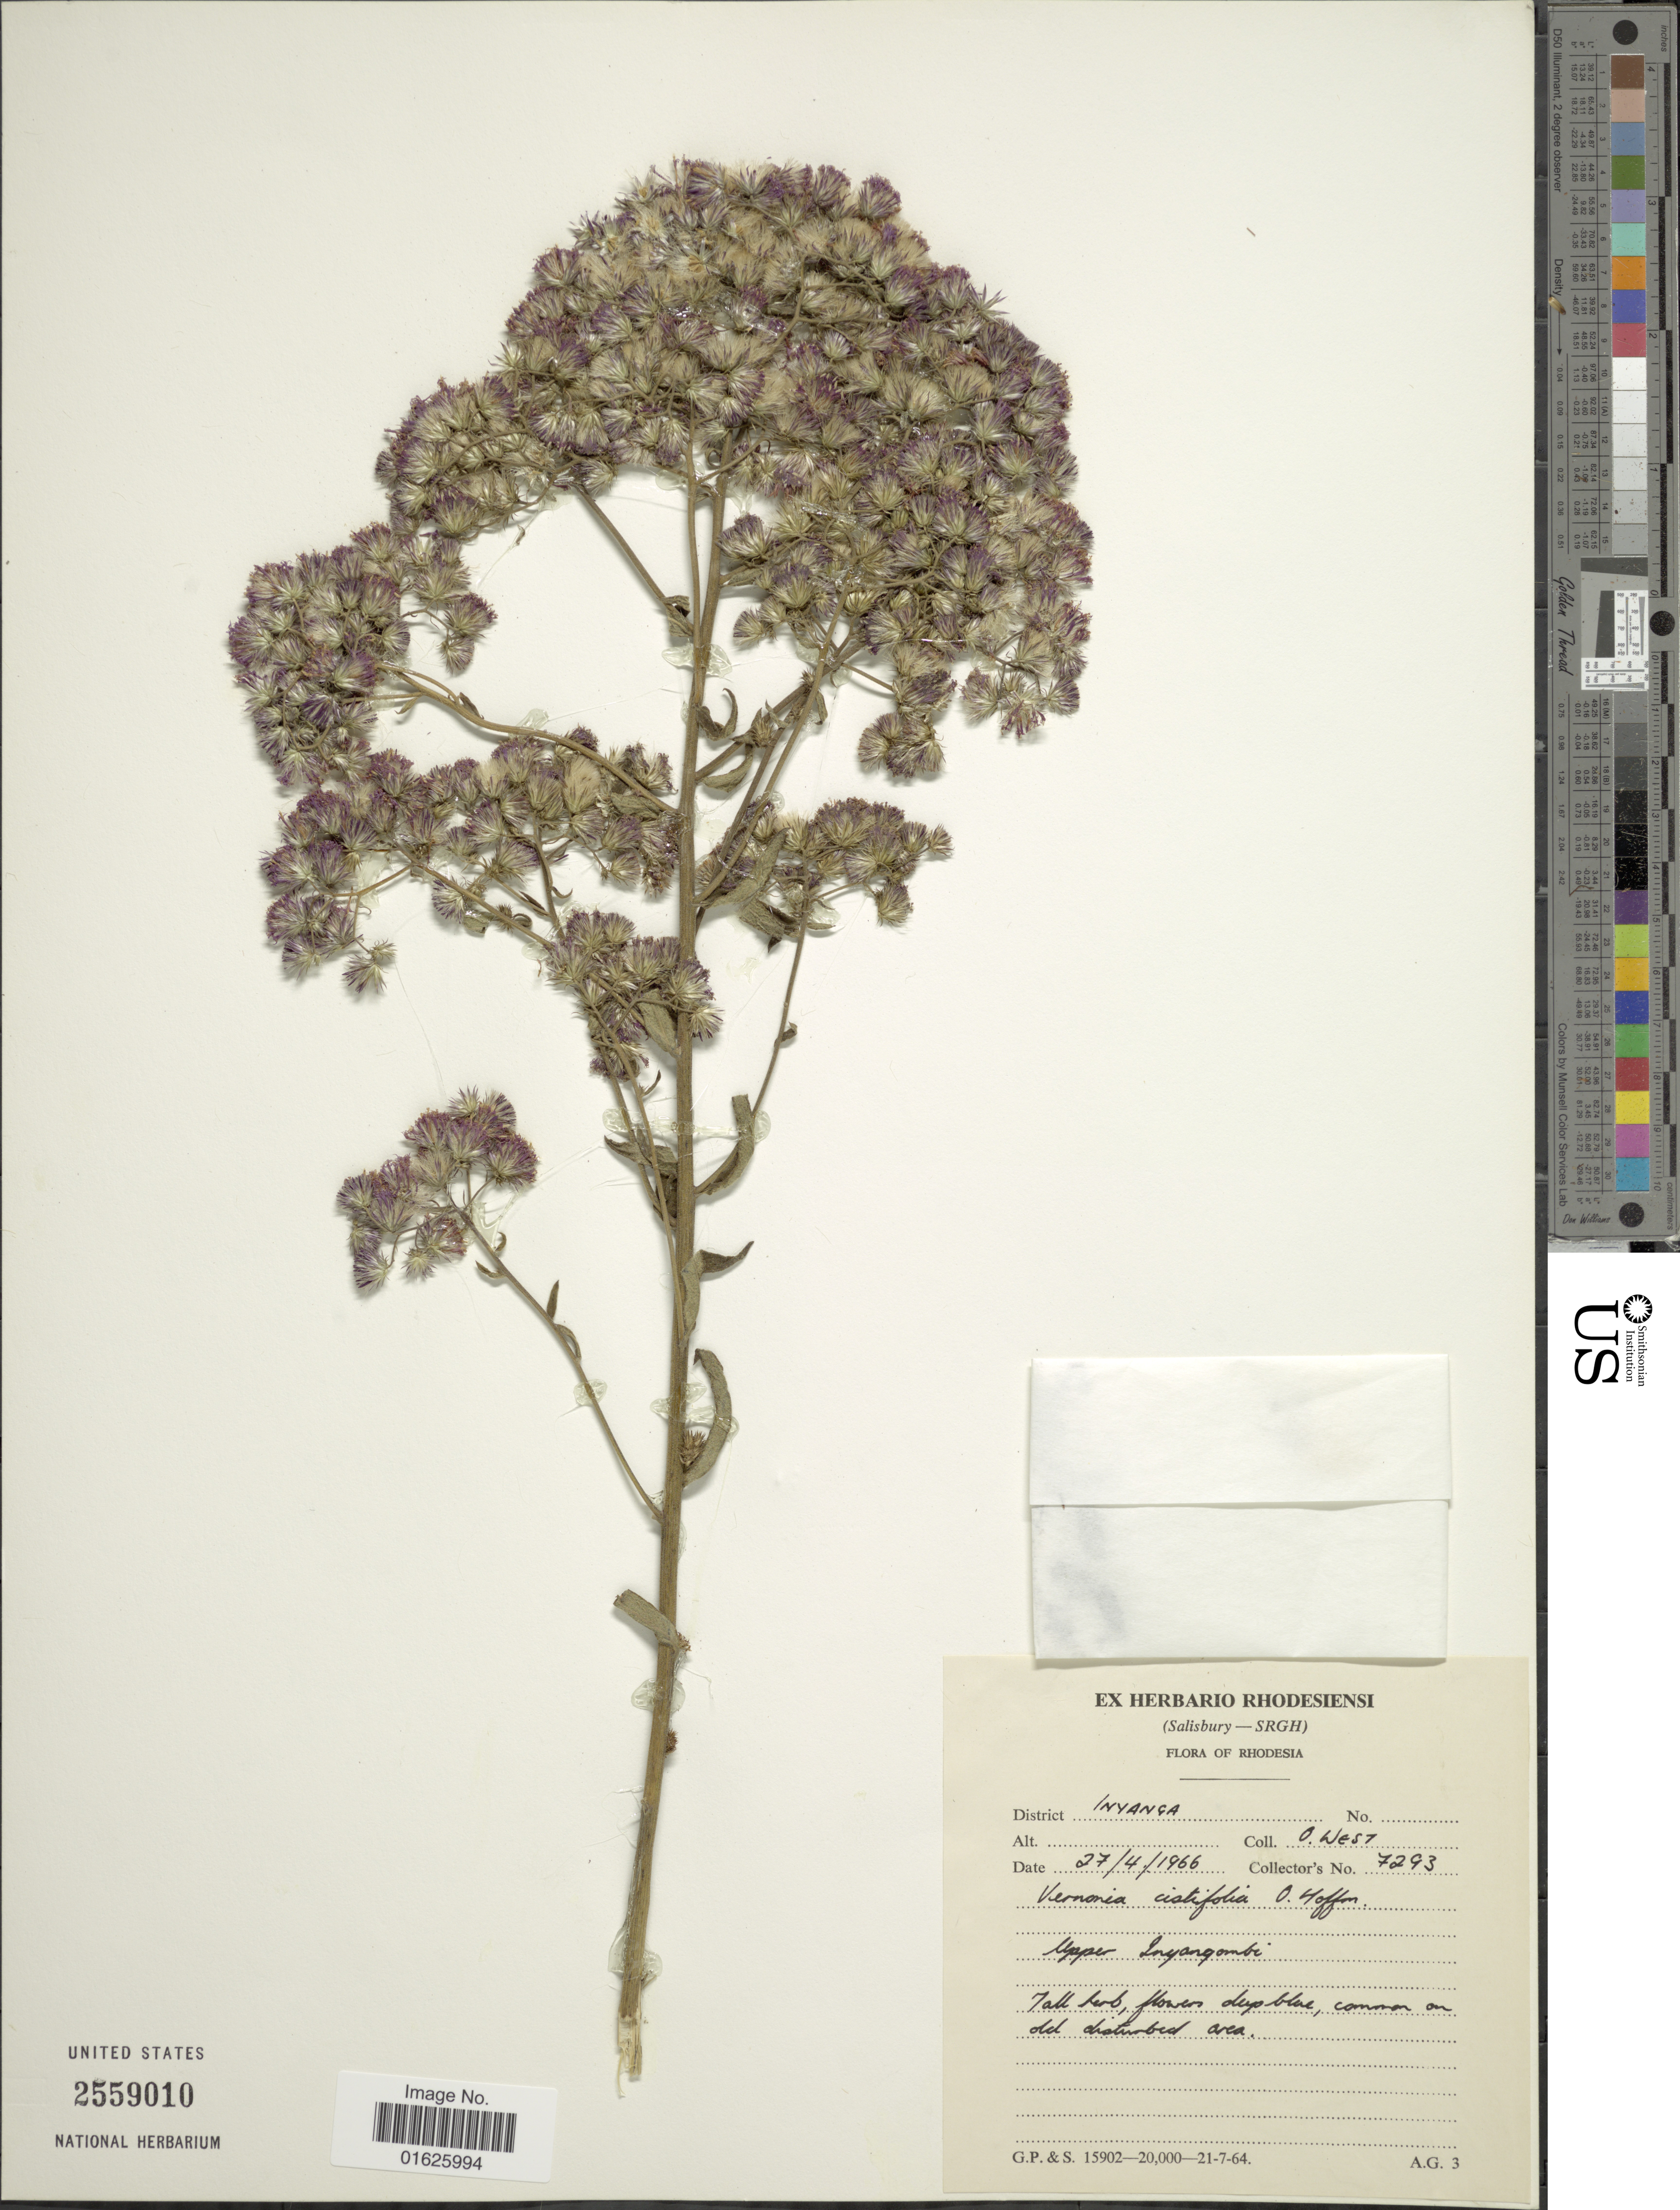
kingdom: Plantae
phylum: Tracheophyta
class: Magnoliopsida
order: Asterales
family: Asteraceae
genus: Orbivestus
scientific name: Orbivestus karaguensis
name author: (Oliv. & Hiern) H. Rob.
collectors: O. West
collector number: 7293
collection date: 1966-04-27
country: Zimbabwe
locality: District Inyanga, Upper Inyangombi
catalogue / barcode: US 2559010